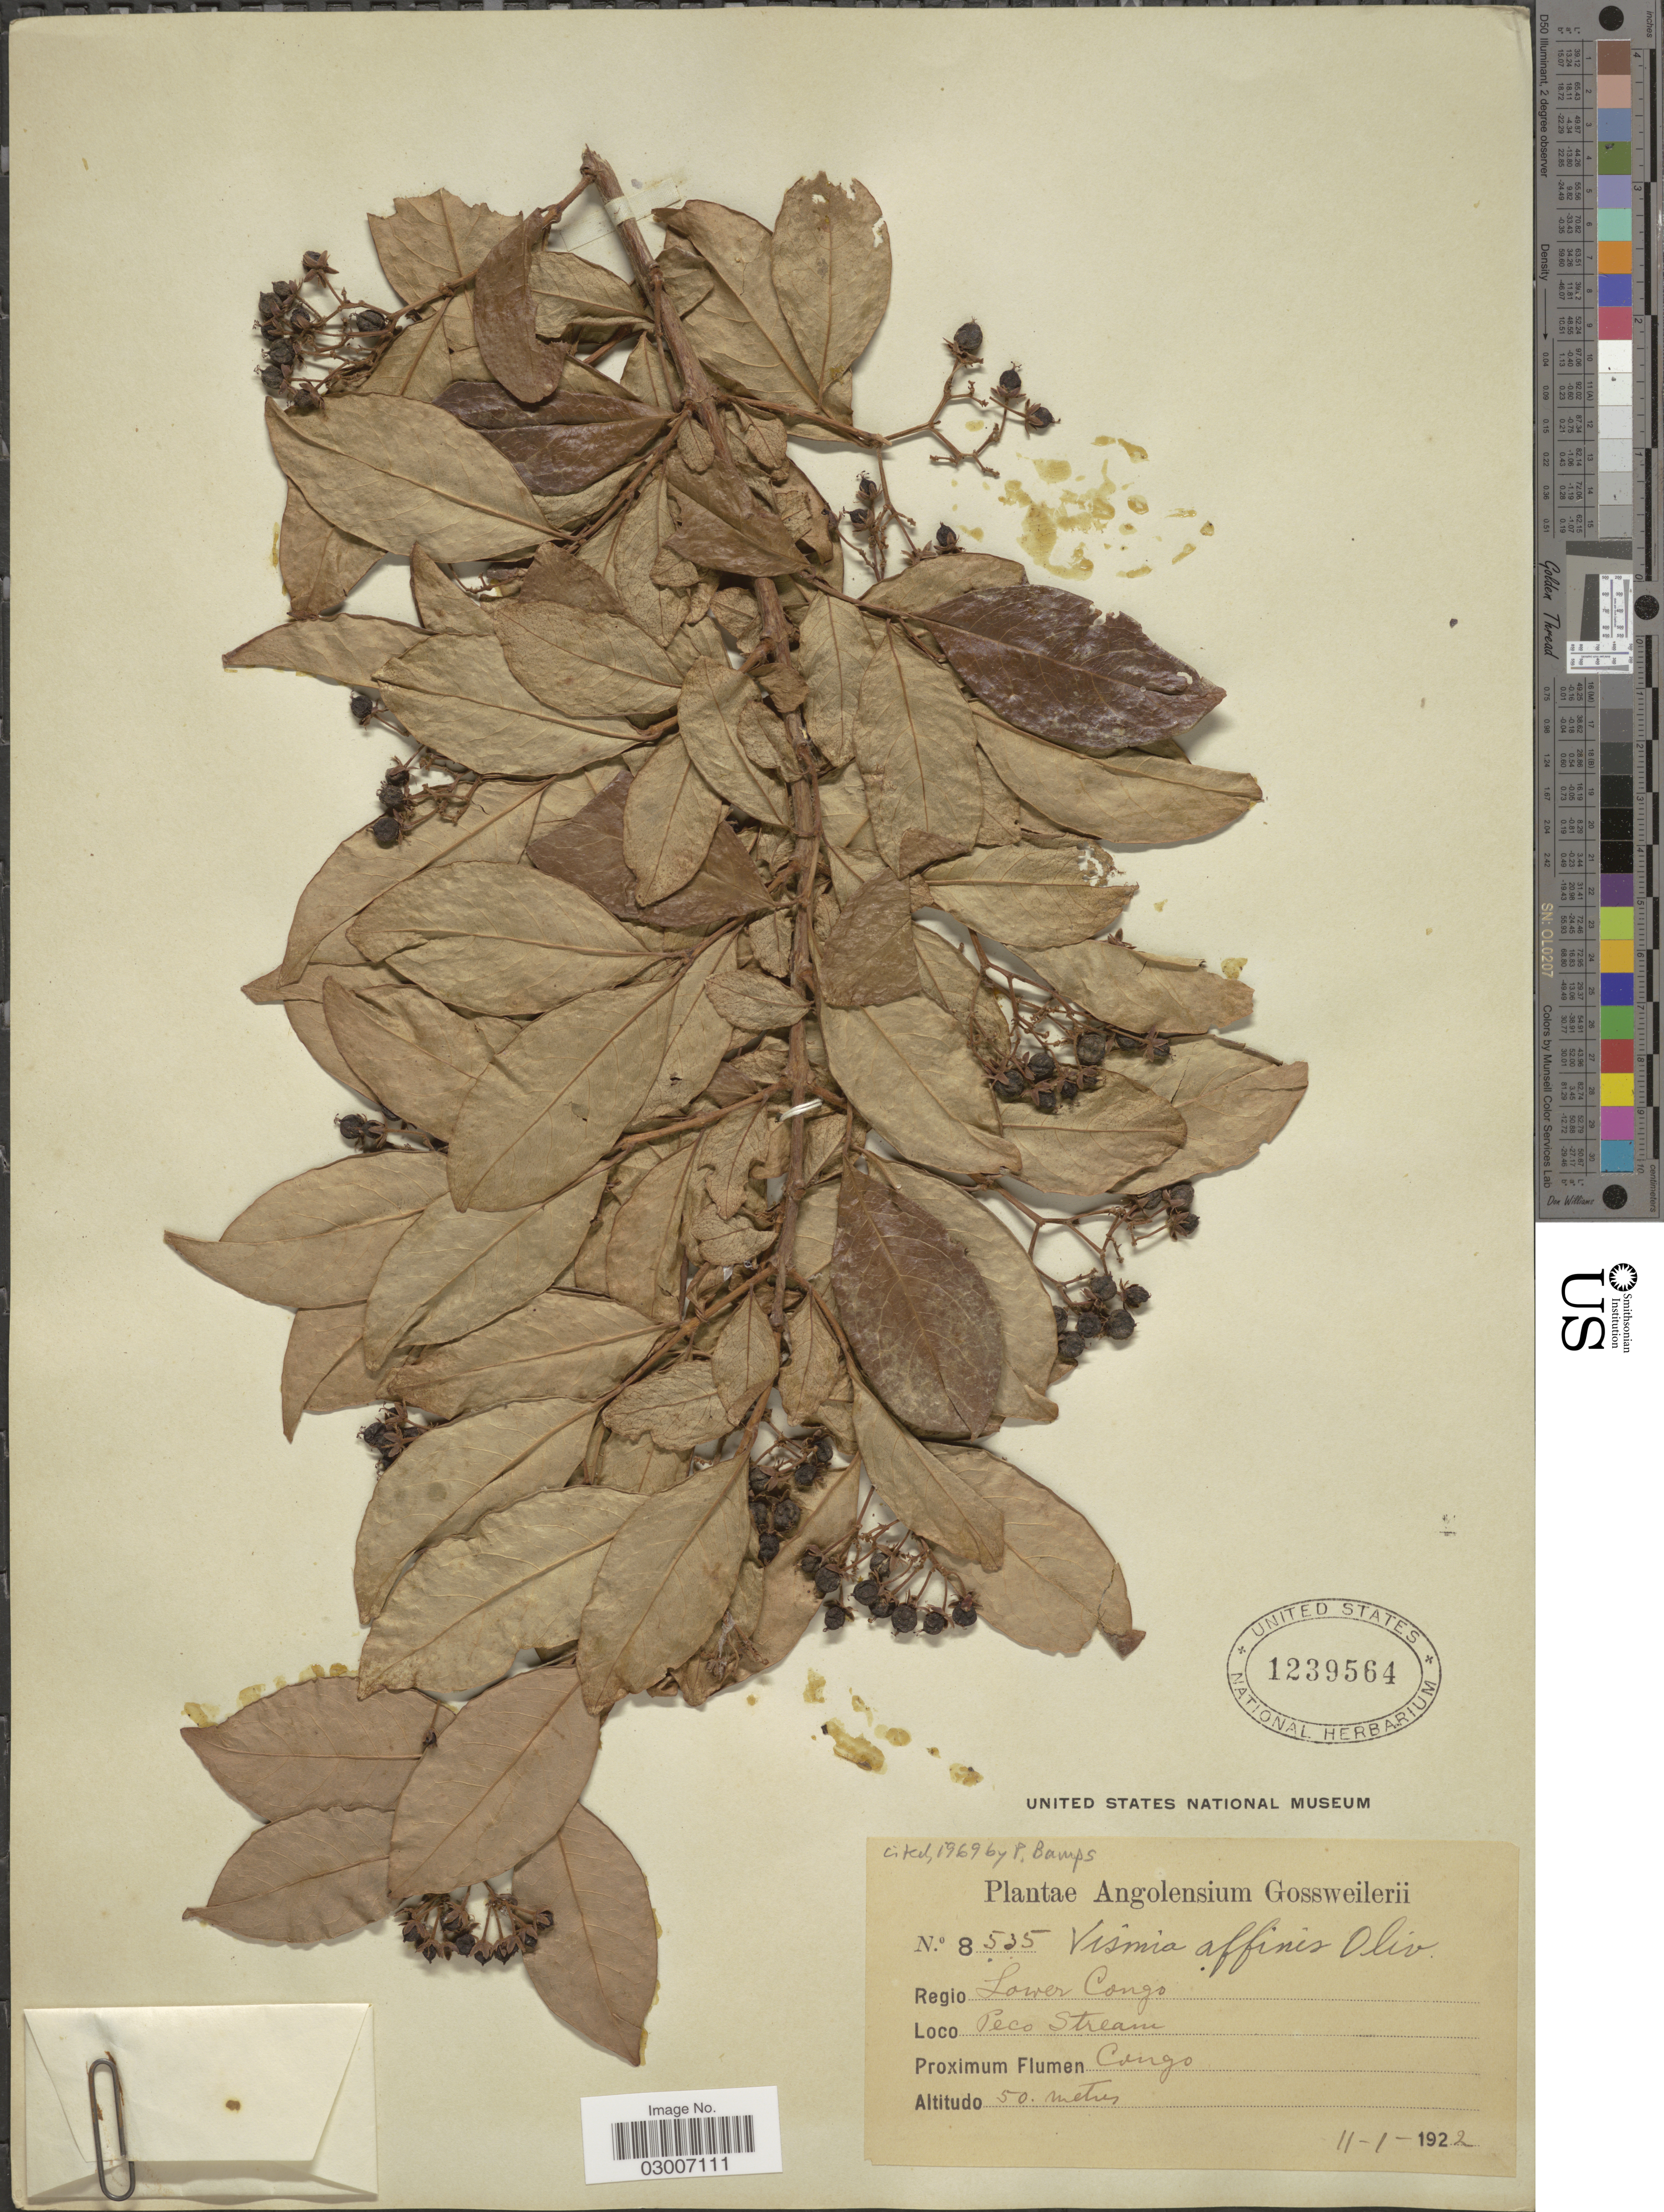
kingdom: Plantae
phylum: Tracheophyta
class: Magnoliopsida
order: Malpighiales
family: Hypericaceae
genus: Vismia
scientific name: Vismia affinis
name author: Oliv.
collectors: -. Gossweiler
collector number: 8535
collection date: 1922-01-11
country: Angola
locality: Regio Lower Congo. Loco Peco Stream. Proximum Flumen Congo.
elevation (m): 50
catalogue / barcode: US 1239564